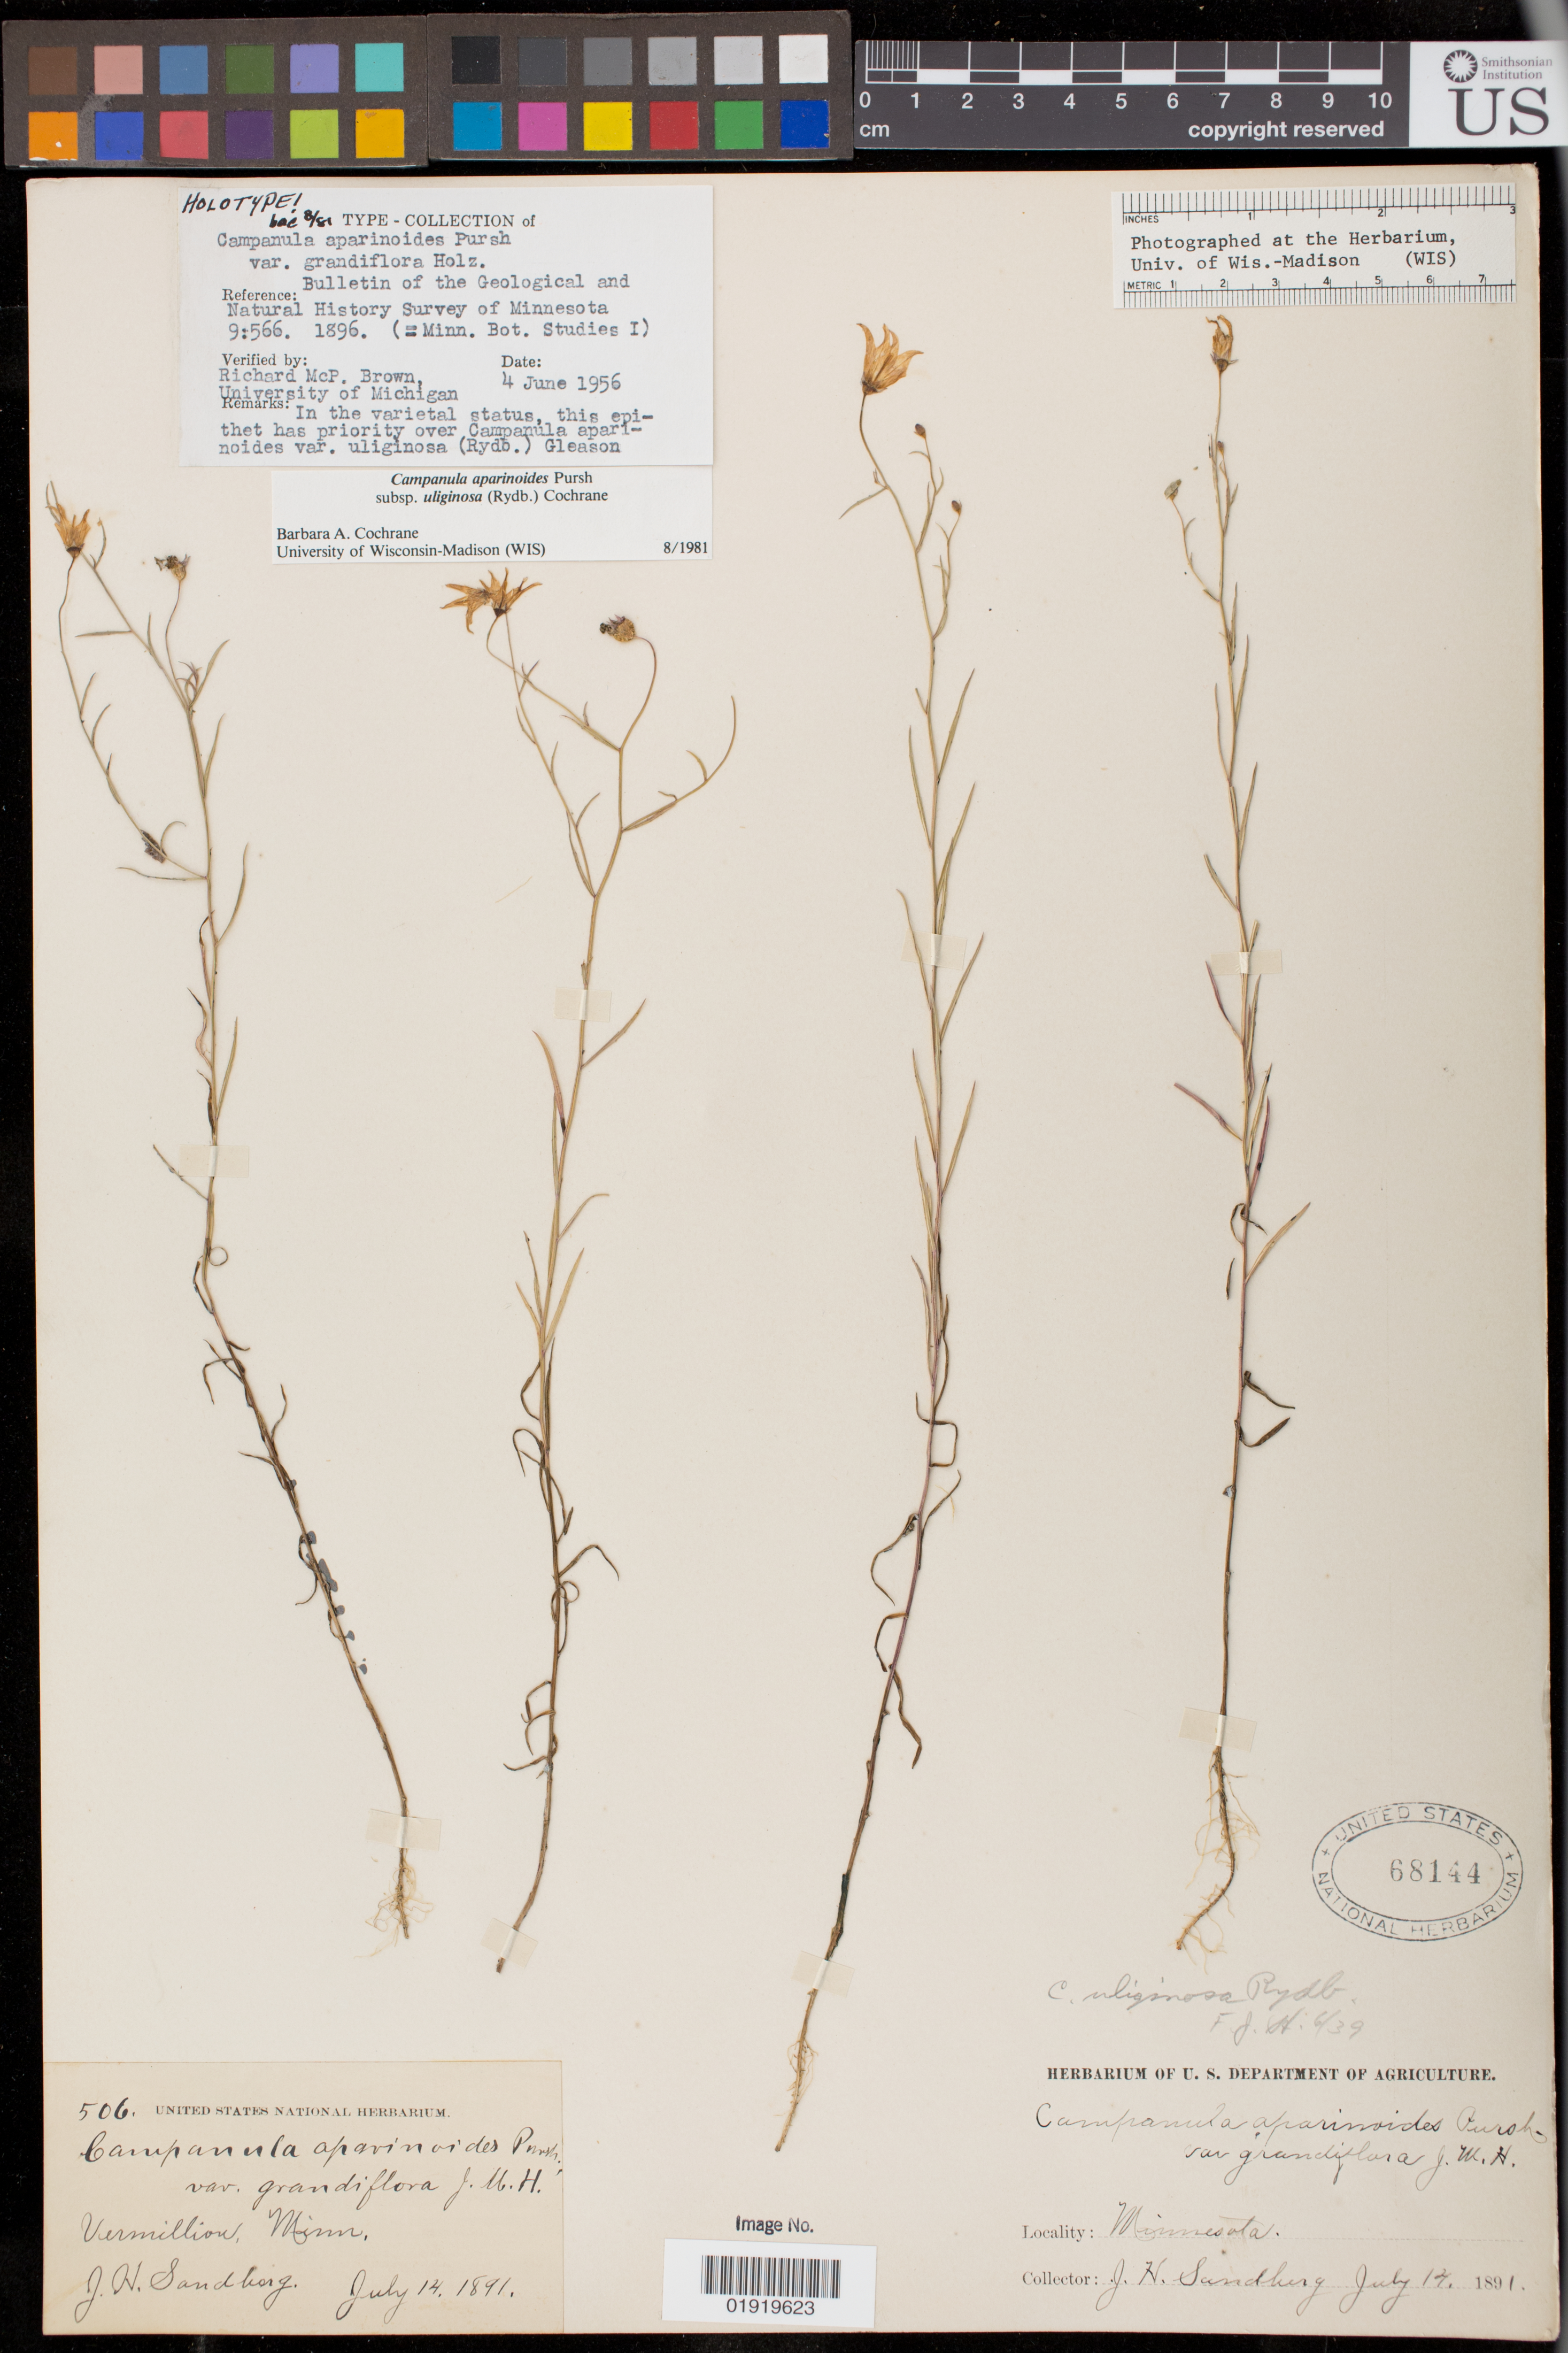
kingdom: Plantae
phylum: Tracheophyta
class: Magnoliopsida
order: Asterales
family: Campanulaceae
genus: Campanula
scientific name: Campanula aparinoides var. grandiflora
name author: Holz.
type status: Holotype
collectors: J. H. Sandberg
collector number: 506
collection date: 1891-07-14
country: United States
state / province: Minnesota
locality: Vermillion, Minn.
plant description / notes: Annotated by B.A. Cochrane (1981) as Campanula aparinoides subsp. uliginosa (Rydb.) Cochrane, a status/combination apparently never published.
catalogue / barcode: US 68144